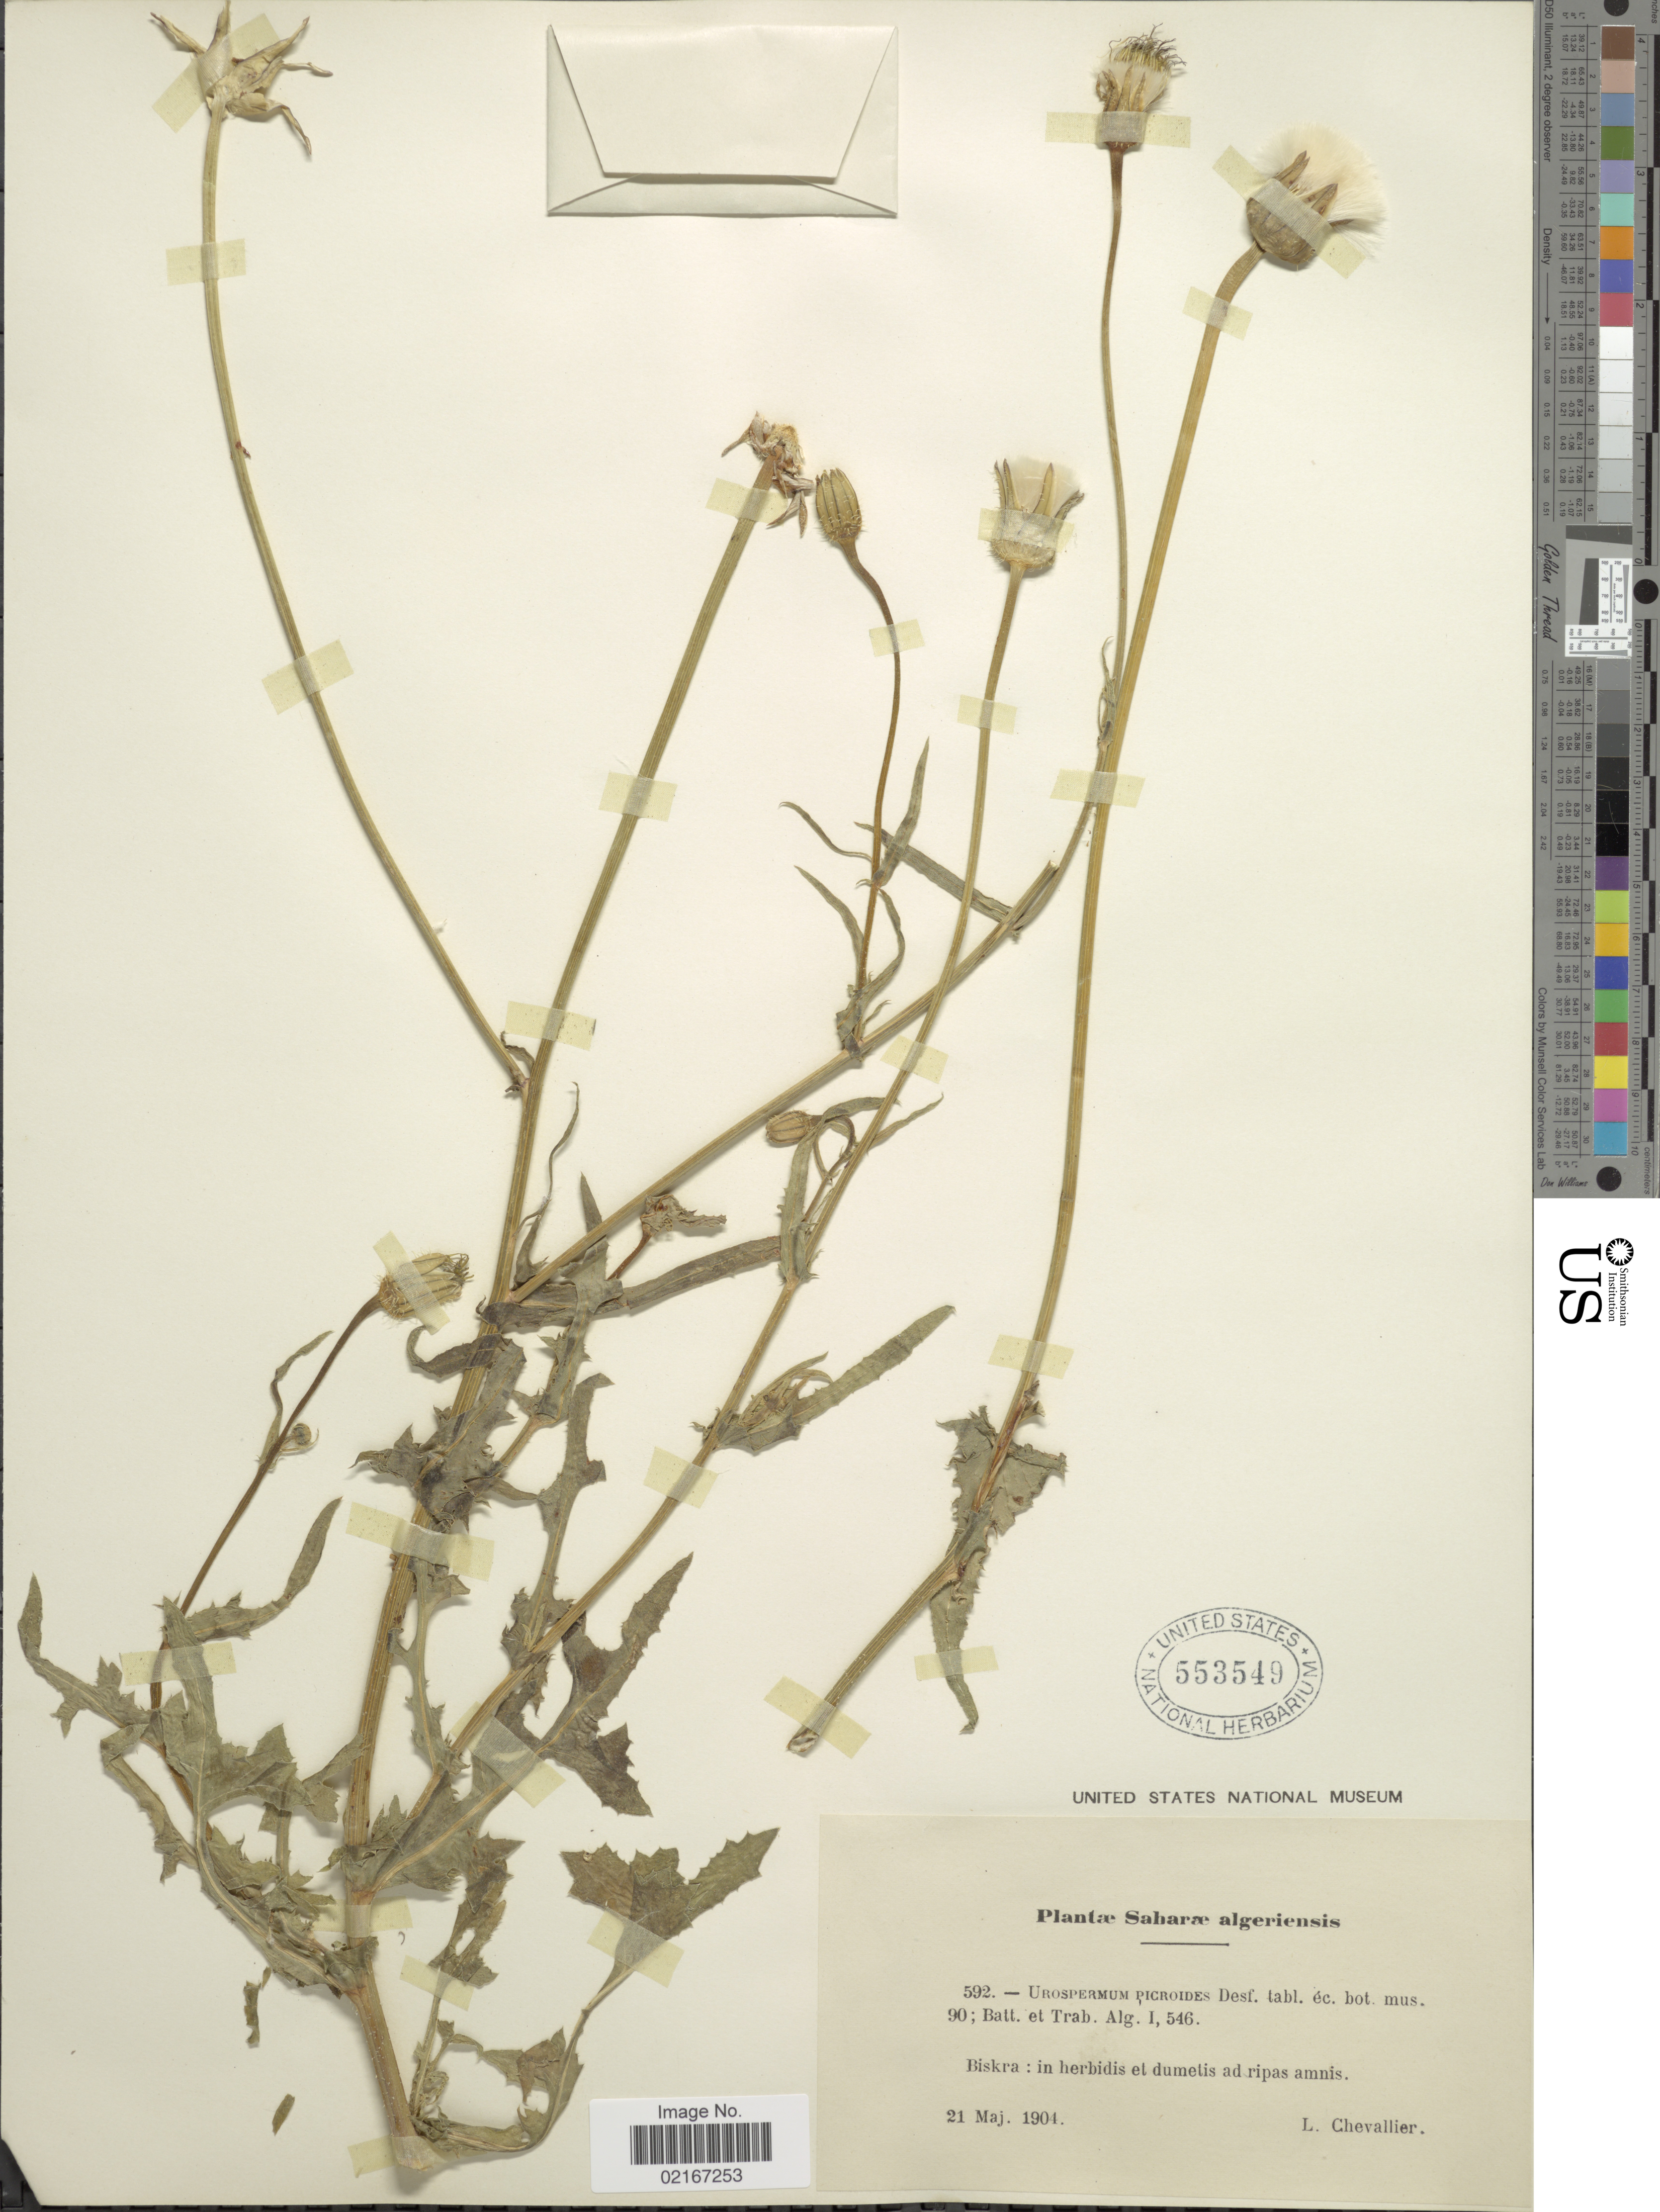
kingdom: Plantae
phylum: Tracheophyta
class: Magnoliopsida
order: Asterales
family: Asteraceae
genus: Urospermum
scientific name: Urospermum picroides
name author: (L.) F.W. Schmidt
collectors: L. Chevallier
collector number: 592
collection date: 1904-05-21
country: Algeria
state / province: Biskra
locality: Saharae algeriensis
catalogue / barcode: US 553549